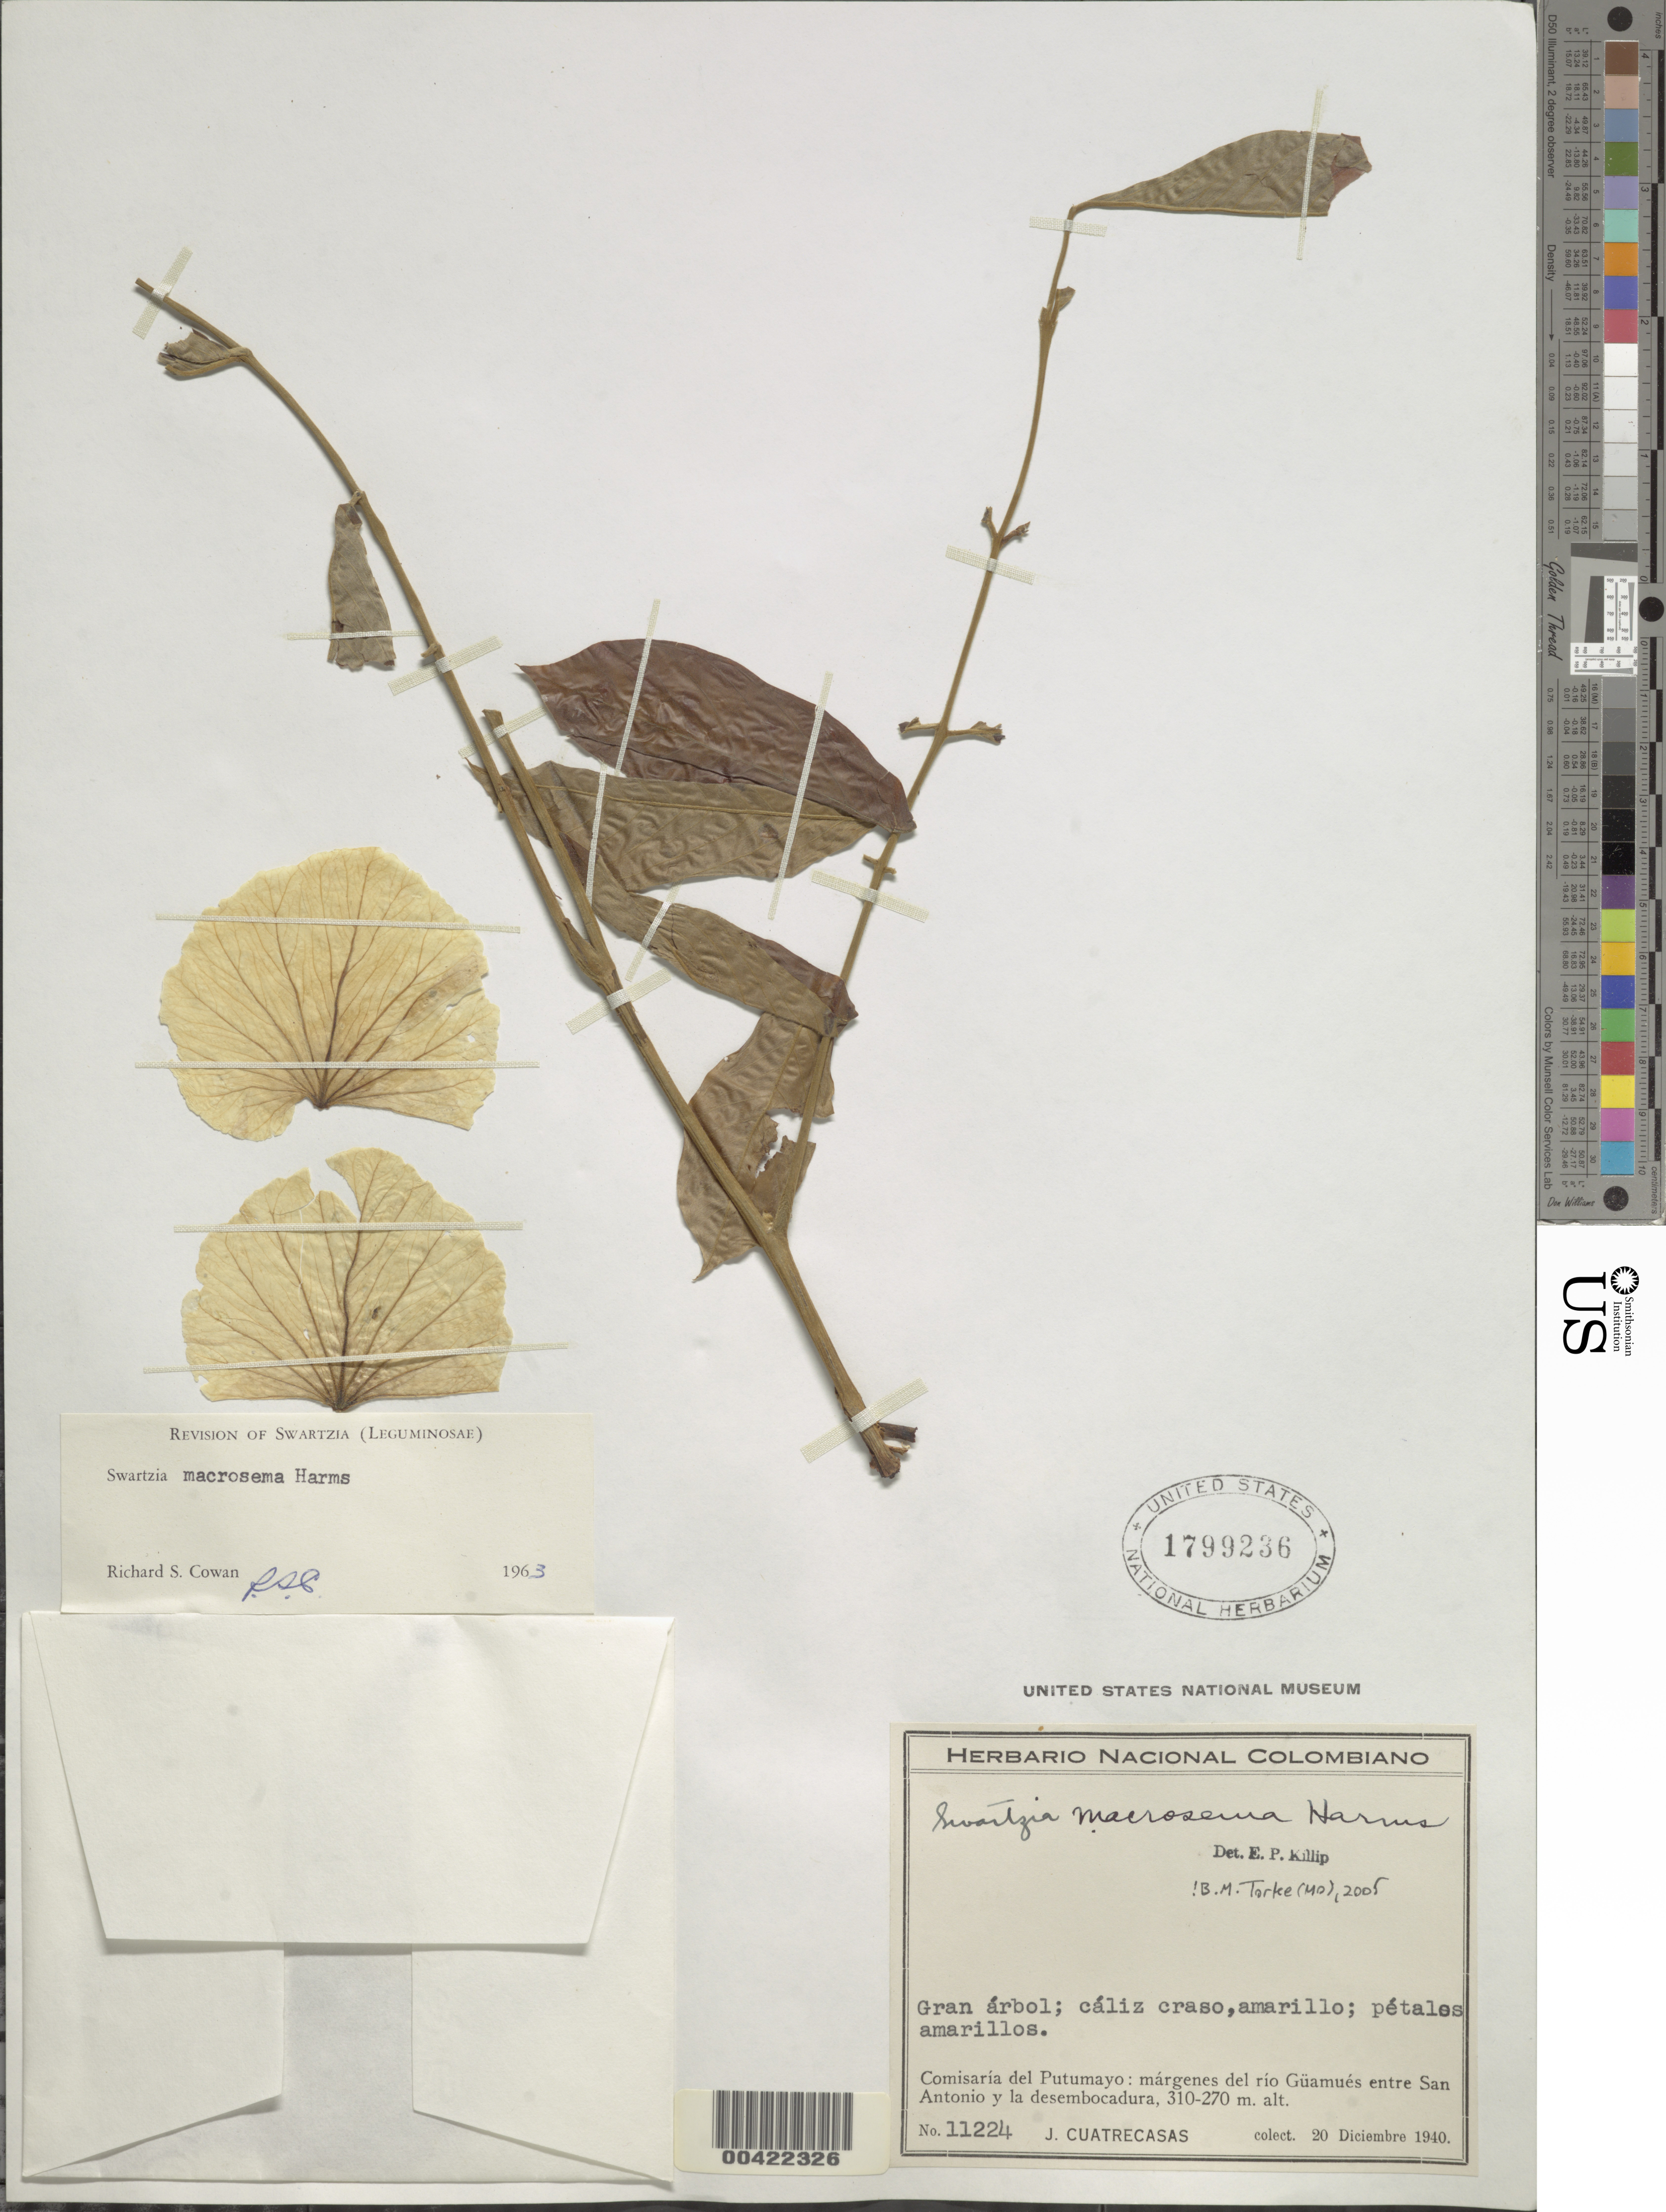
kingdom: Plantae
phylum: Tracheophyta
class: Magnoliopsida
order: Fabales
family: Fabaceae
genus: Swartzia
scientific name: Swartzia macrosema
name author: Harms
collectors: J. Cuatrecasas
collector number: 11224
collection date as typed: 20 Dec 1940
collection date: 1940-12-20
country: Colombia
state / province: Putumayo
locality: San Antonia y la des Embocadura; Rio guanues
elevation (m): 270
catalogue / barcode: US 1799236